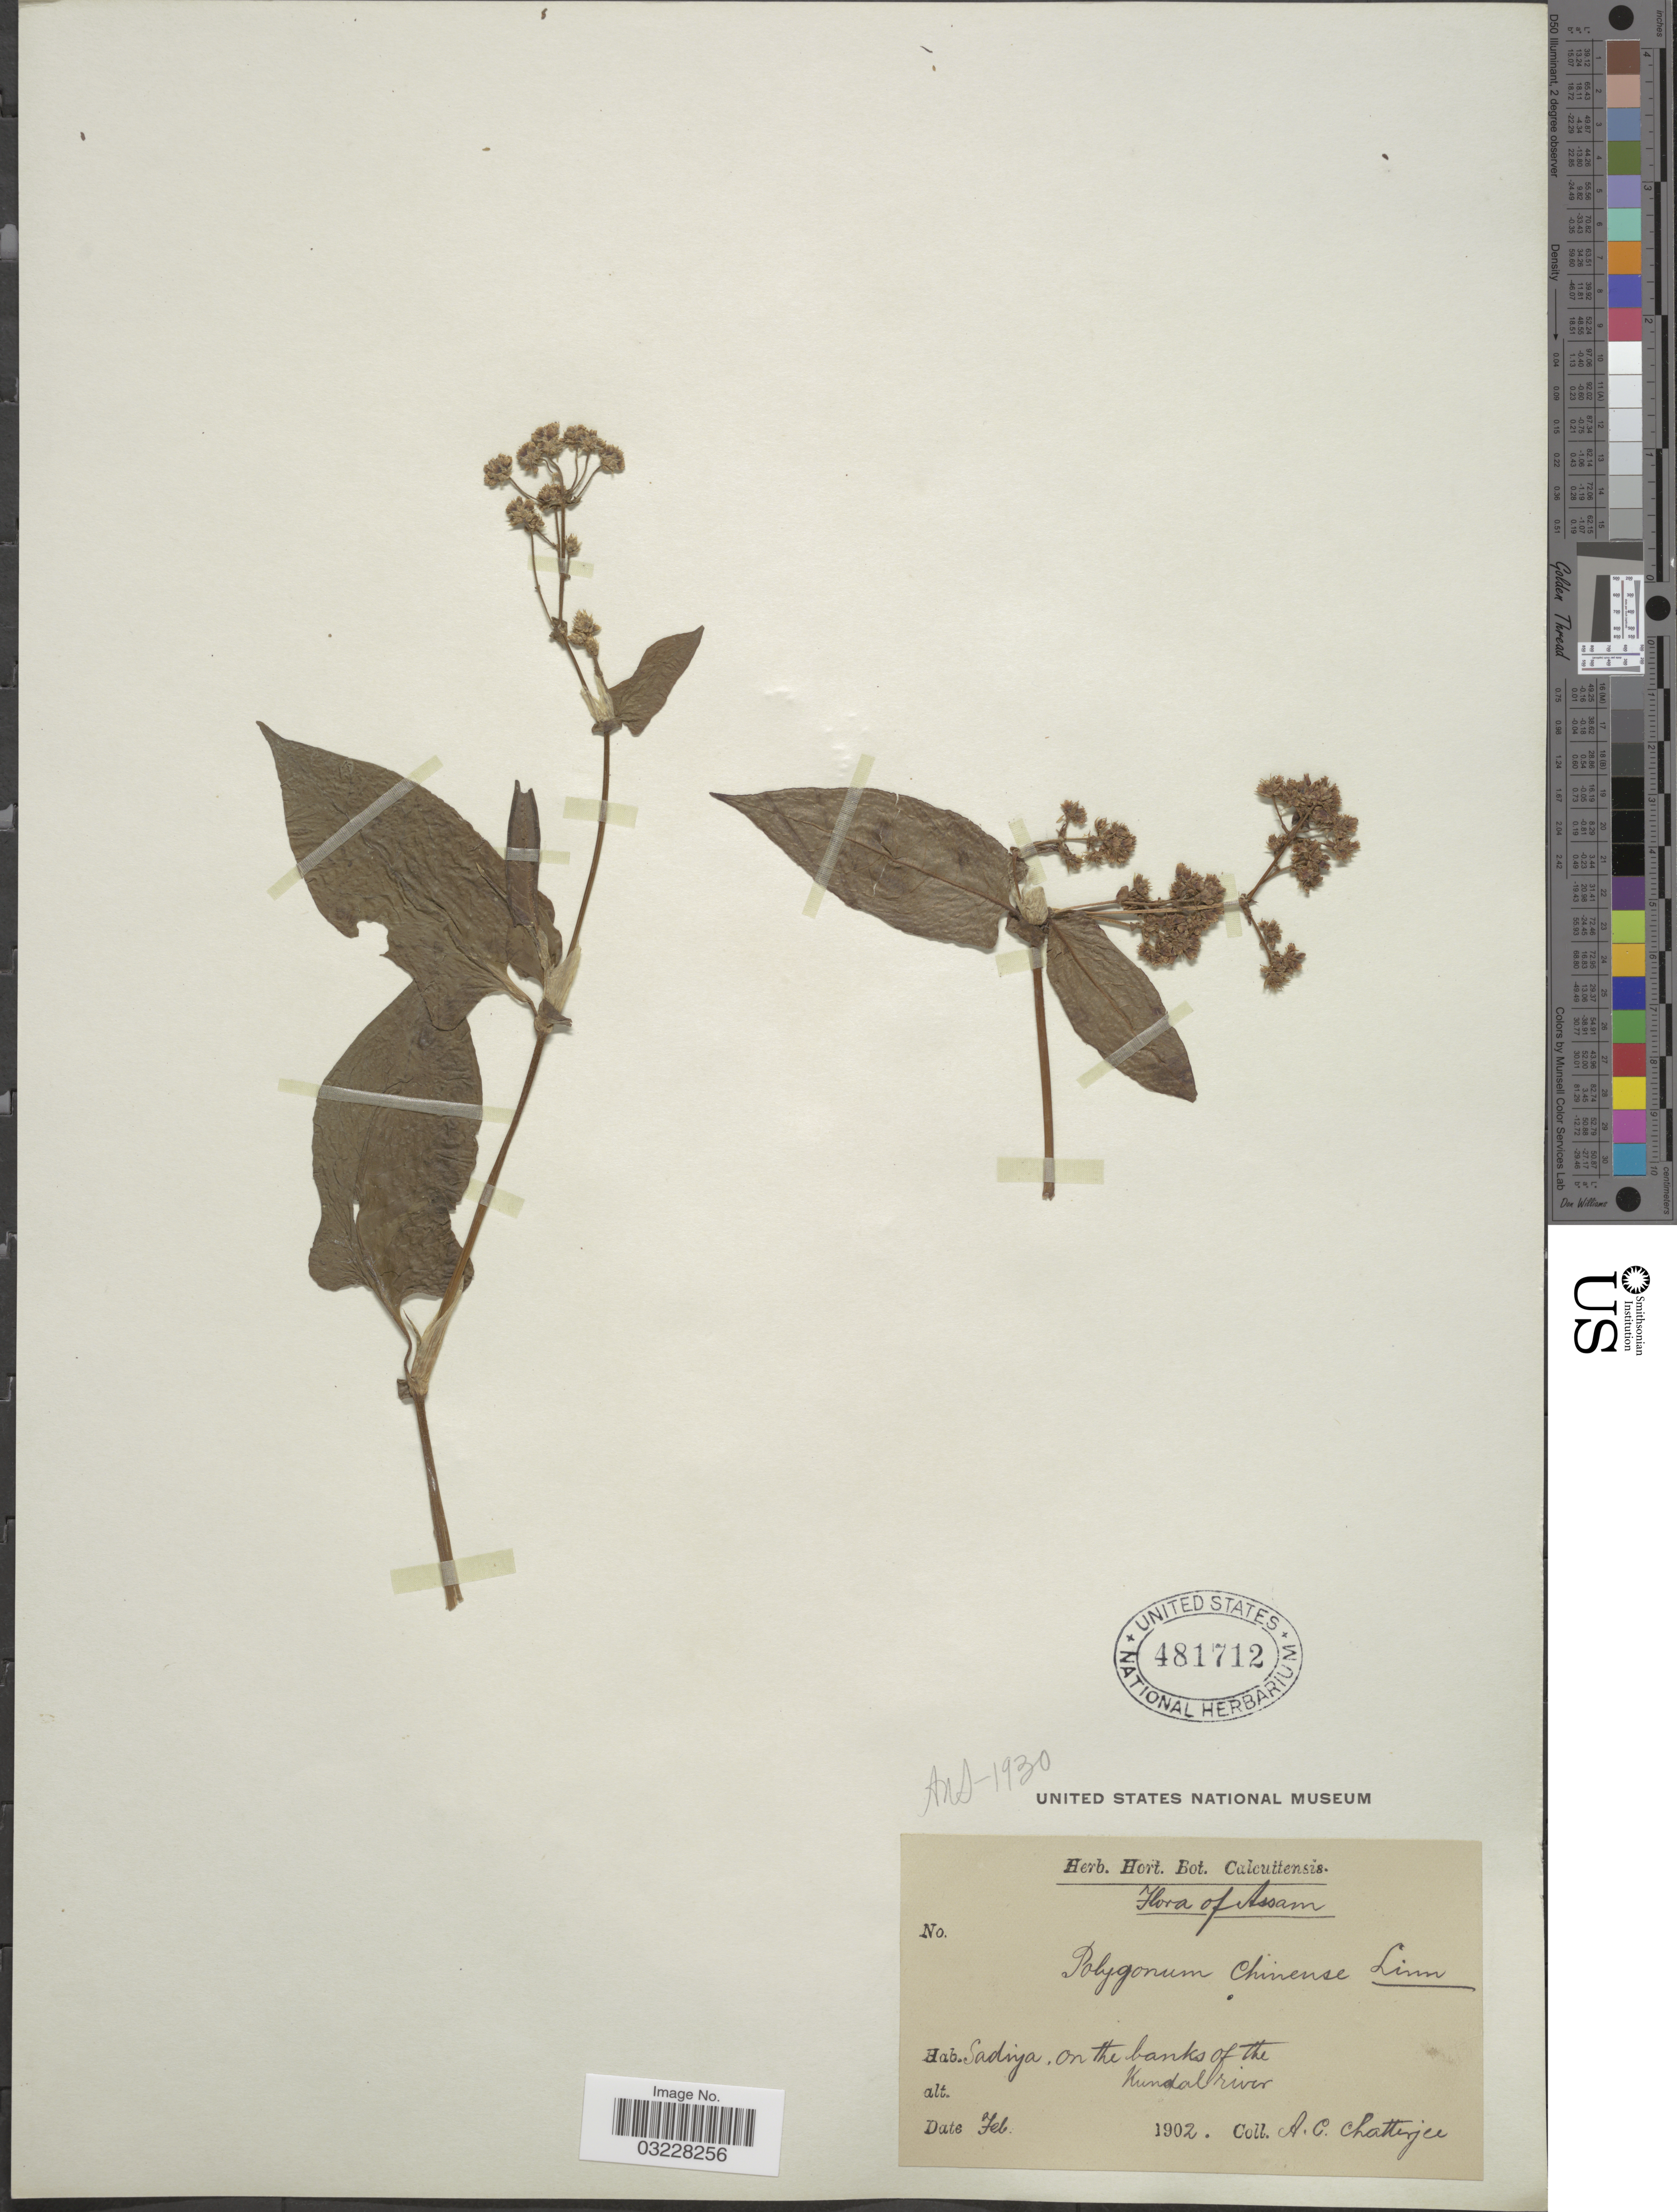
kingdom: Plantae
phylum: Tracheophyta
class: Magnoliopsida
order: Caryophyllales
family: Polygonaceae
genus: Polygonum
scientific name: Polygonum chinense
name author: L.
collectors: A. Chatterjee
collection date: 1902-02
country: India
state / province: Assam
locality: Sadiya, on the banks of the Kundal river.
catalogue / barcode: US 481712